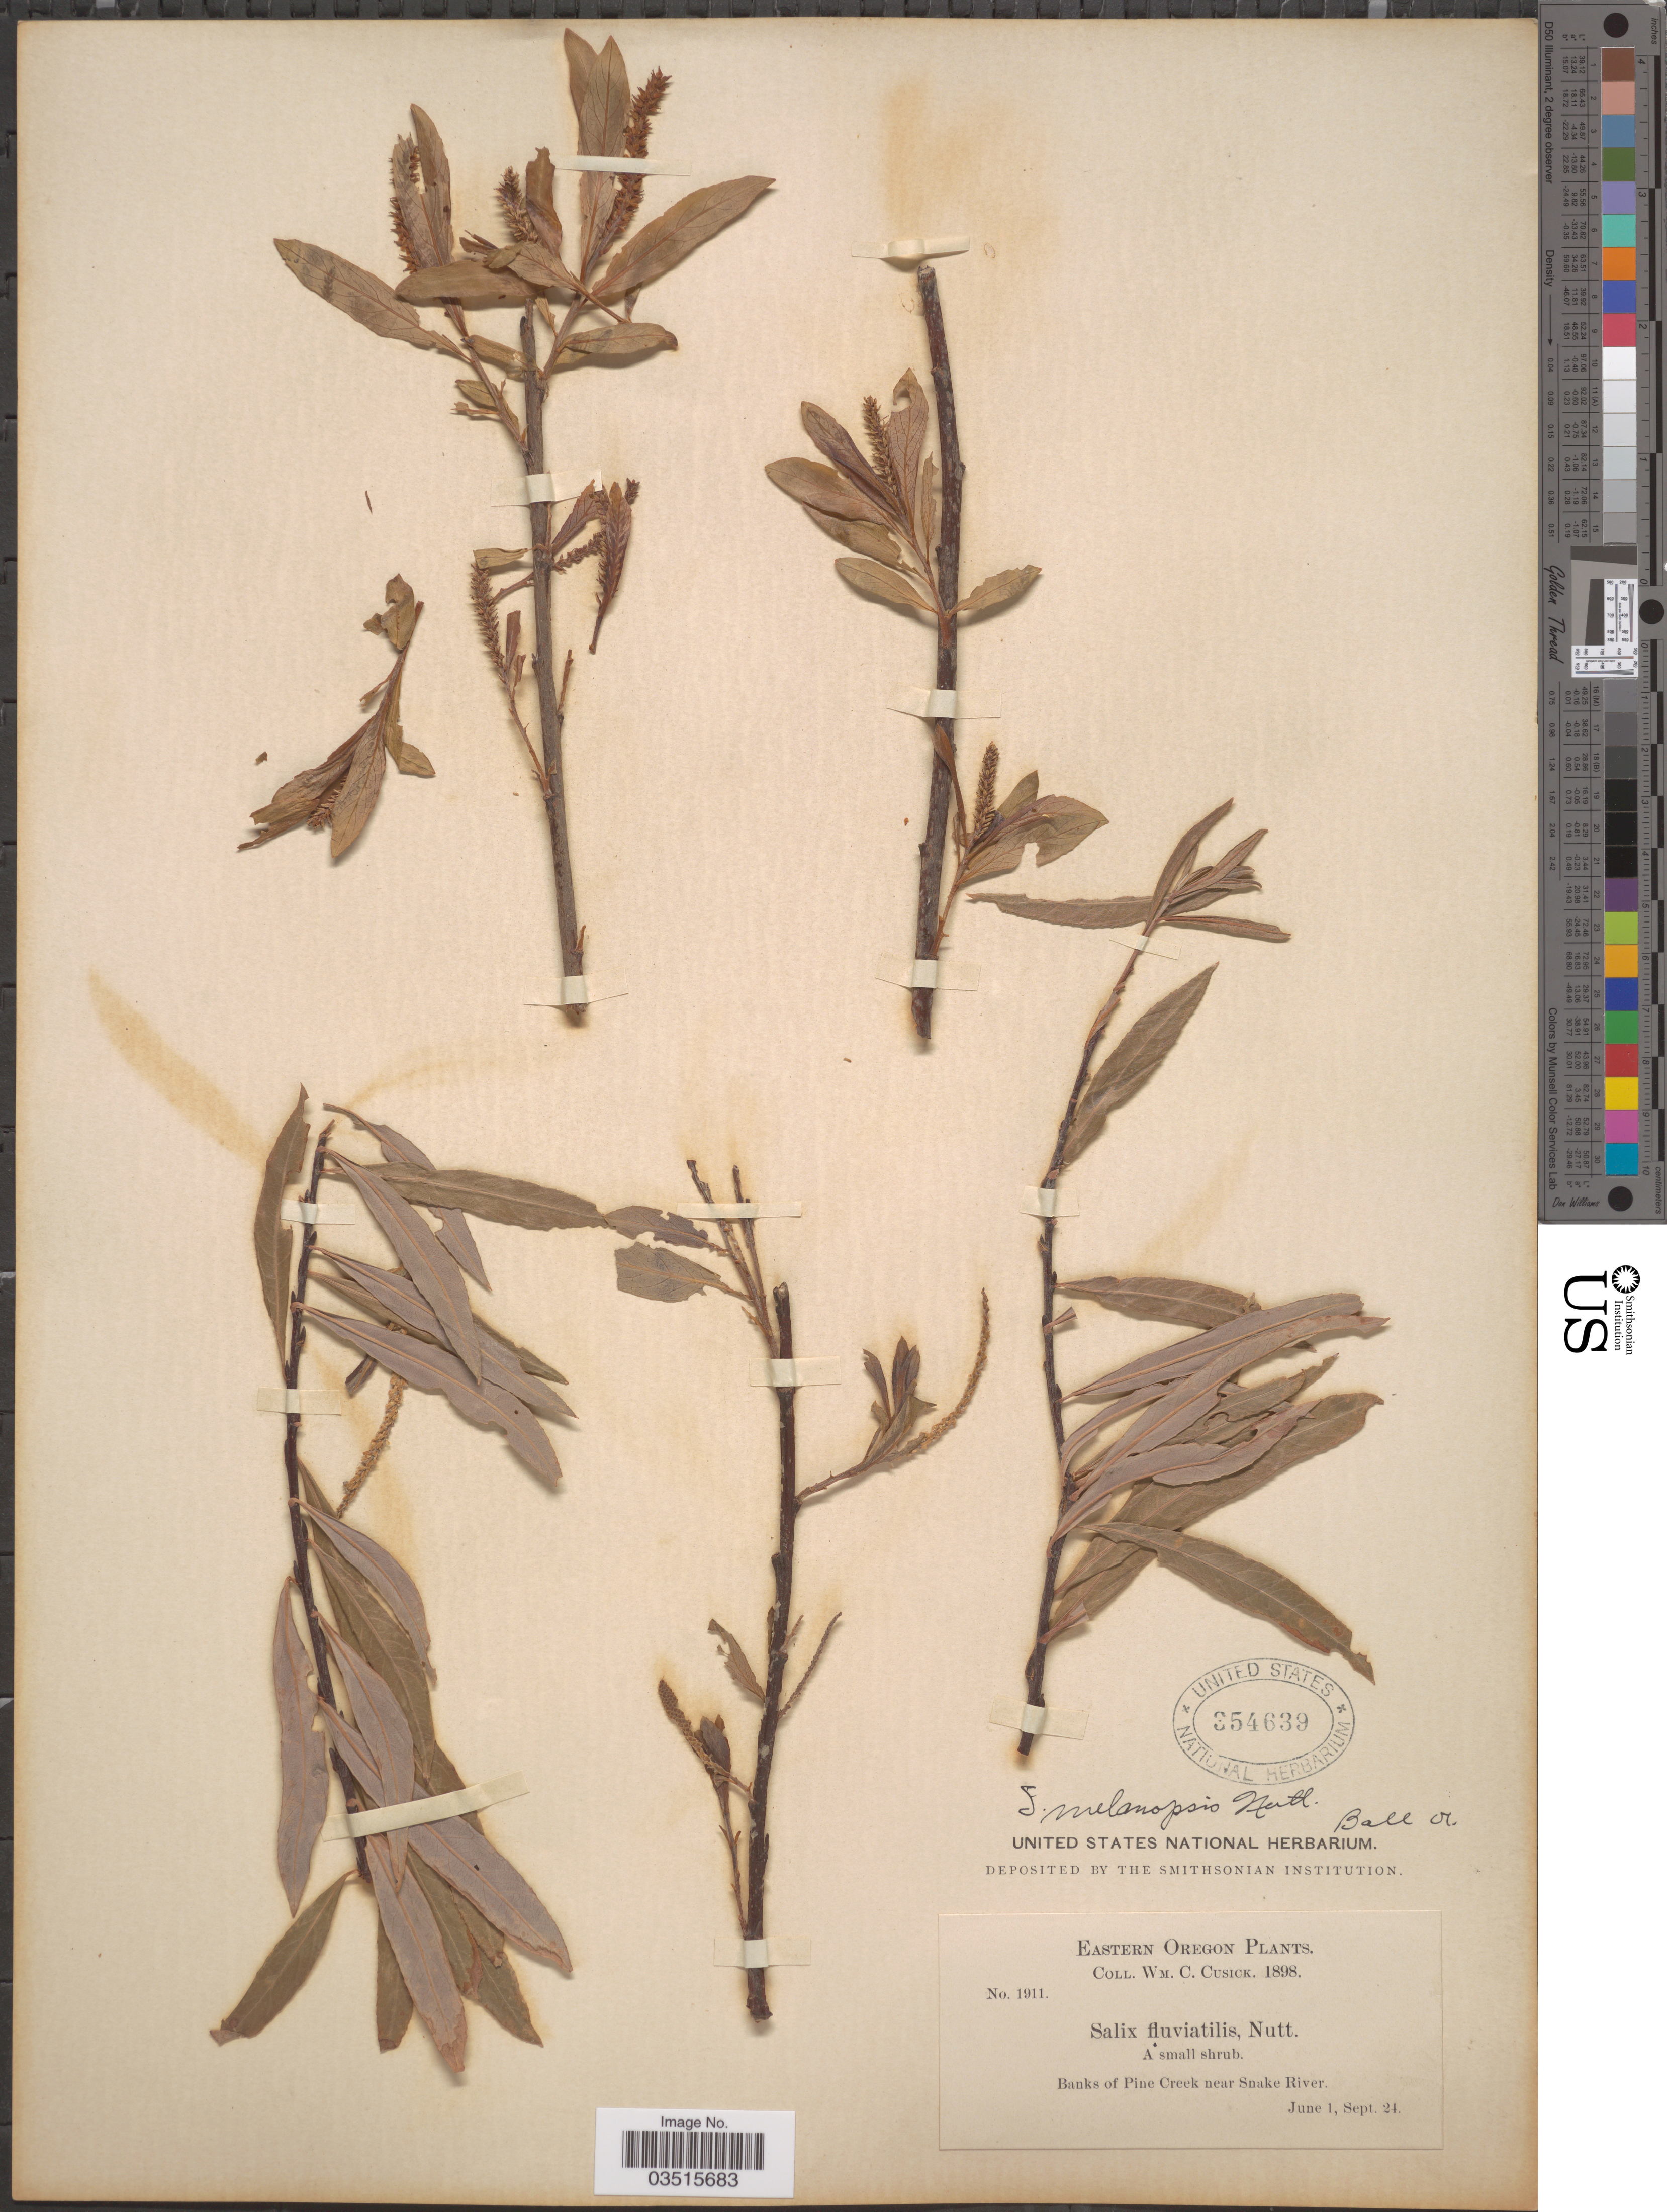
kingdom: Plantae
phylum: Tracheophyta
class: Magnoliopsida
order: Malpighiales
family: Salicaceae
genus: Salix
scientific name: Salix melanopsis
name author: Nutt.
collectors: W. C. Cusick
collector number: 1911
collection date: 1898-06-01/1898-09-24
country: United States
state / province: Oregon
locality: Eastern Oregon. Banks of Pine Creek near Snake River.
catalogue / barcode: US 354639